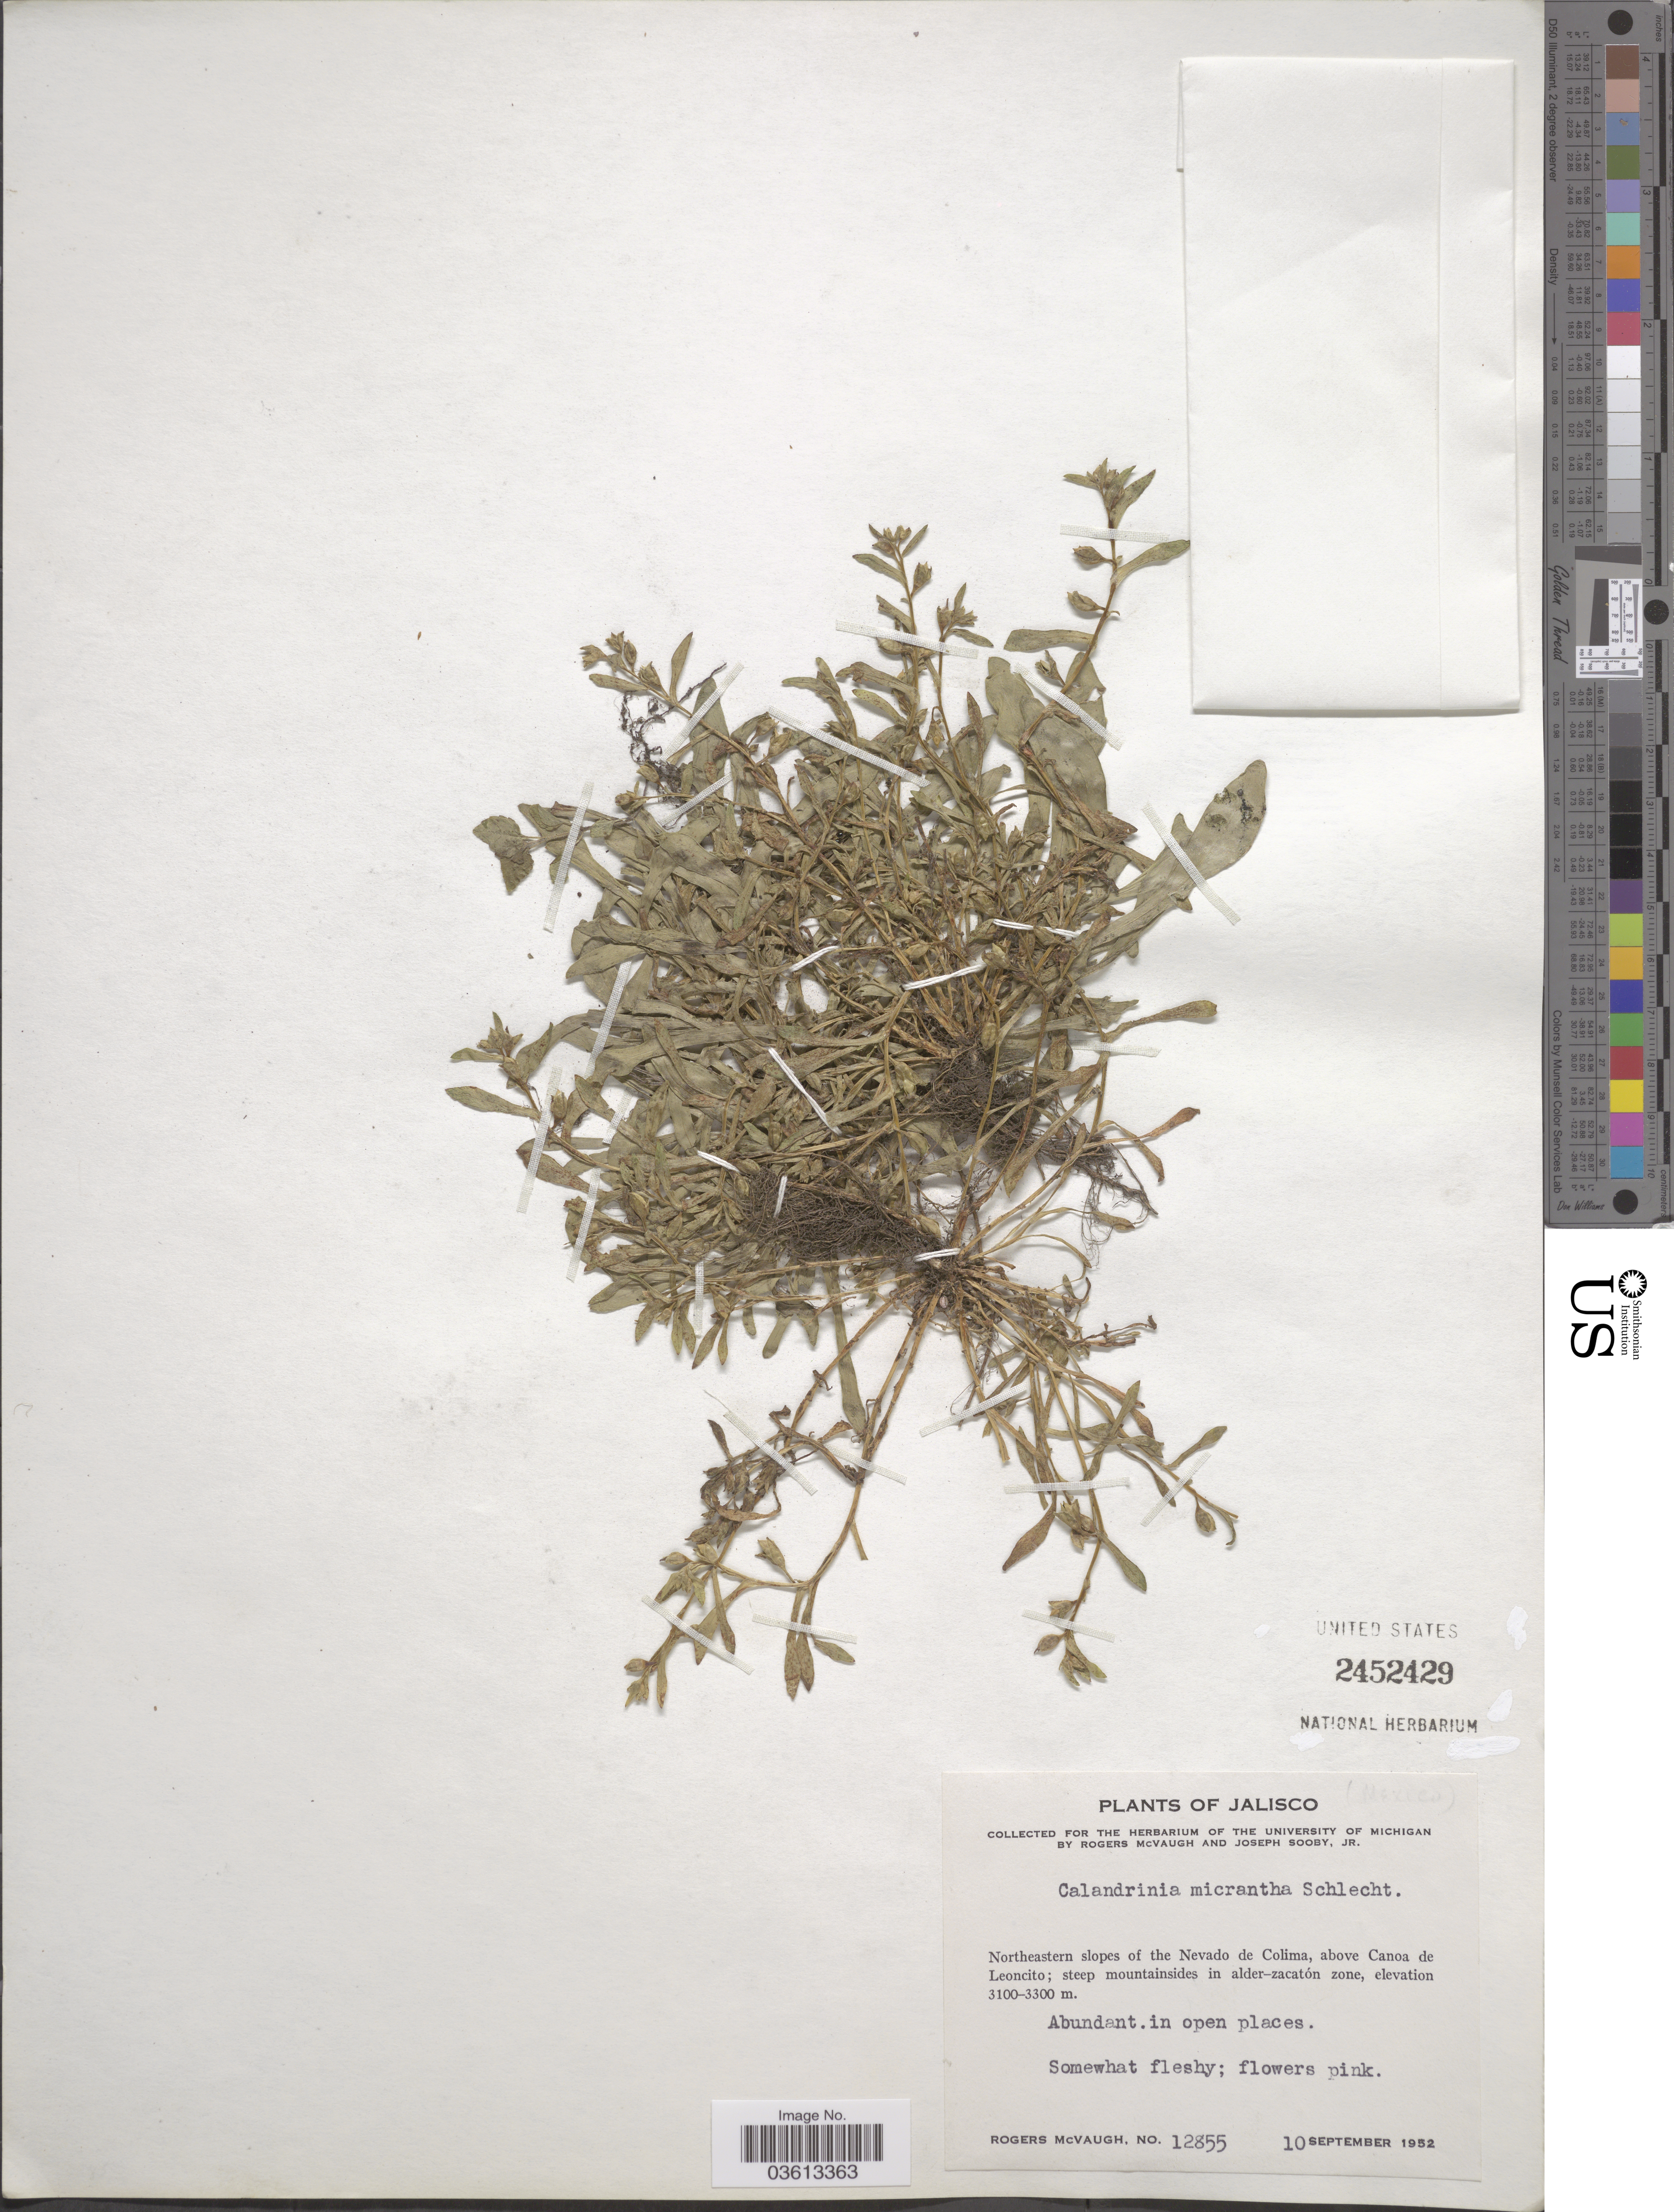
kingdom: Plantae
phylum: Tracheophyta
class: Magnoliopsida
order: Caryophyllales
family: Montiaceae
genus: Calandrinia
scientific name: Calandrinia ciliata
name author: (Ruiz & Pav.) DC.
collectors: R. McVaugh & J. Sooby Jr.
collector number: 12855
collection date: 1952-09-10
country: Mexico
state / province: Jalisco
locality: Northeastern slopes of Nevado de Colima, above Canoa de Leoncito; steep mountainsides in alder-zacatón zone.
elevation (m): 3100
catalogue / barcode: US 2452429